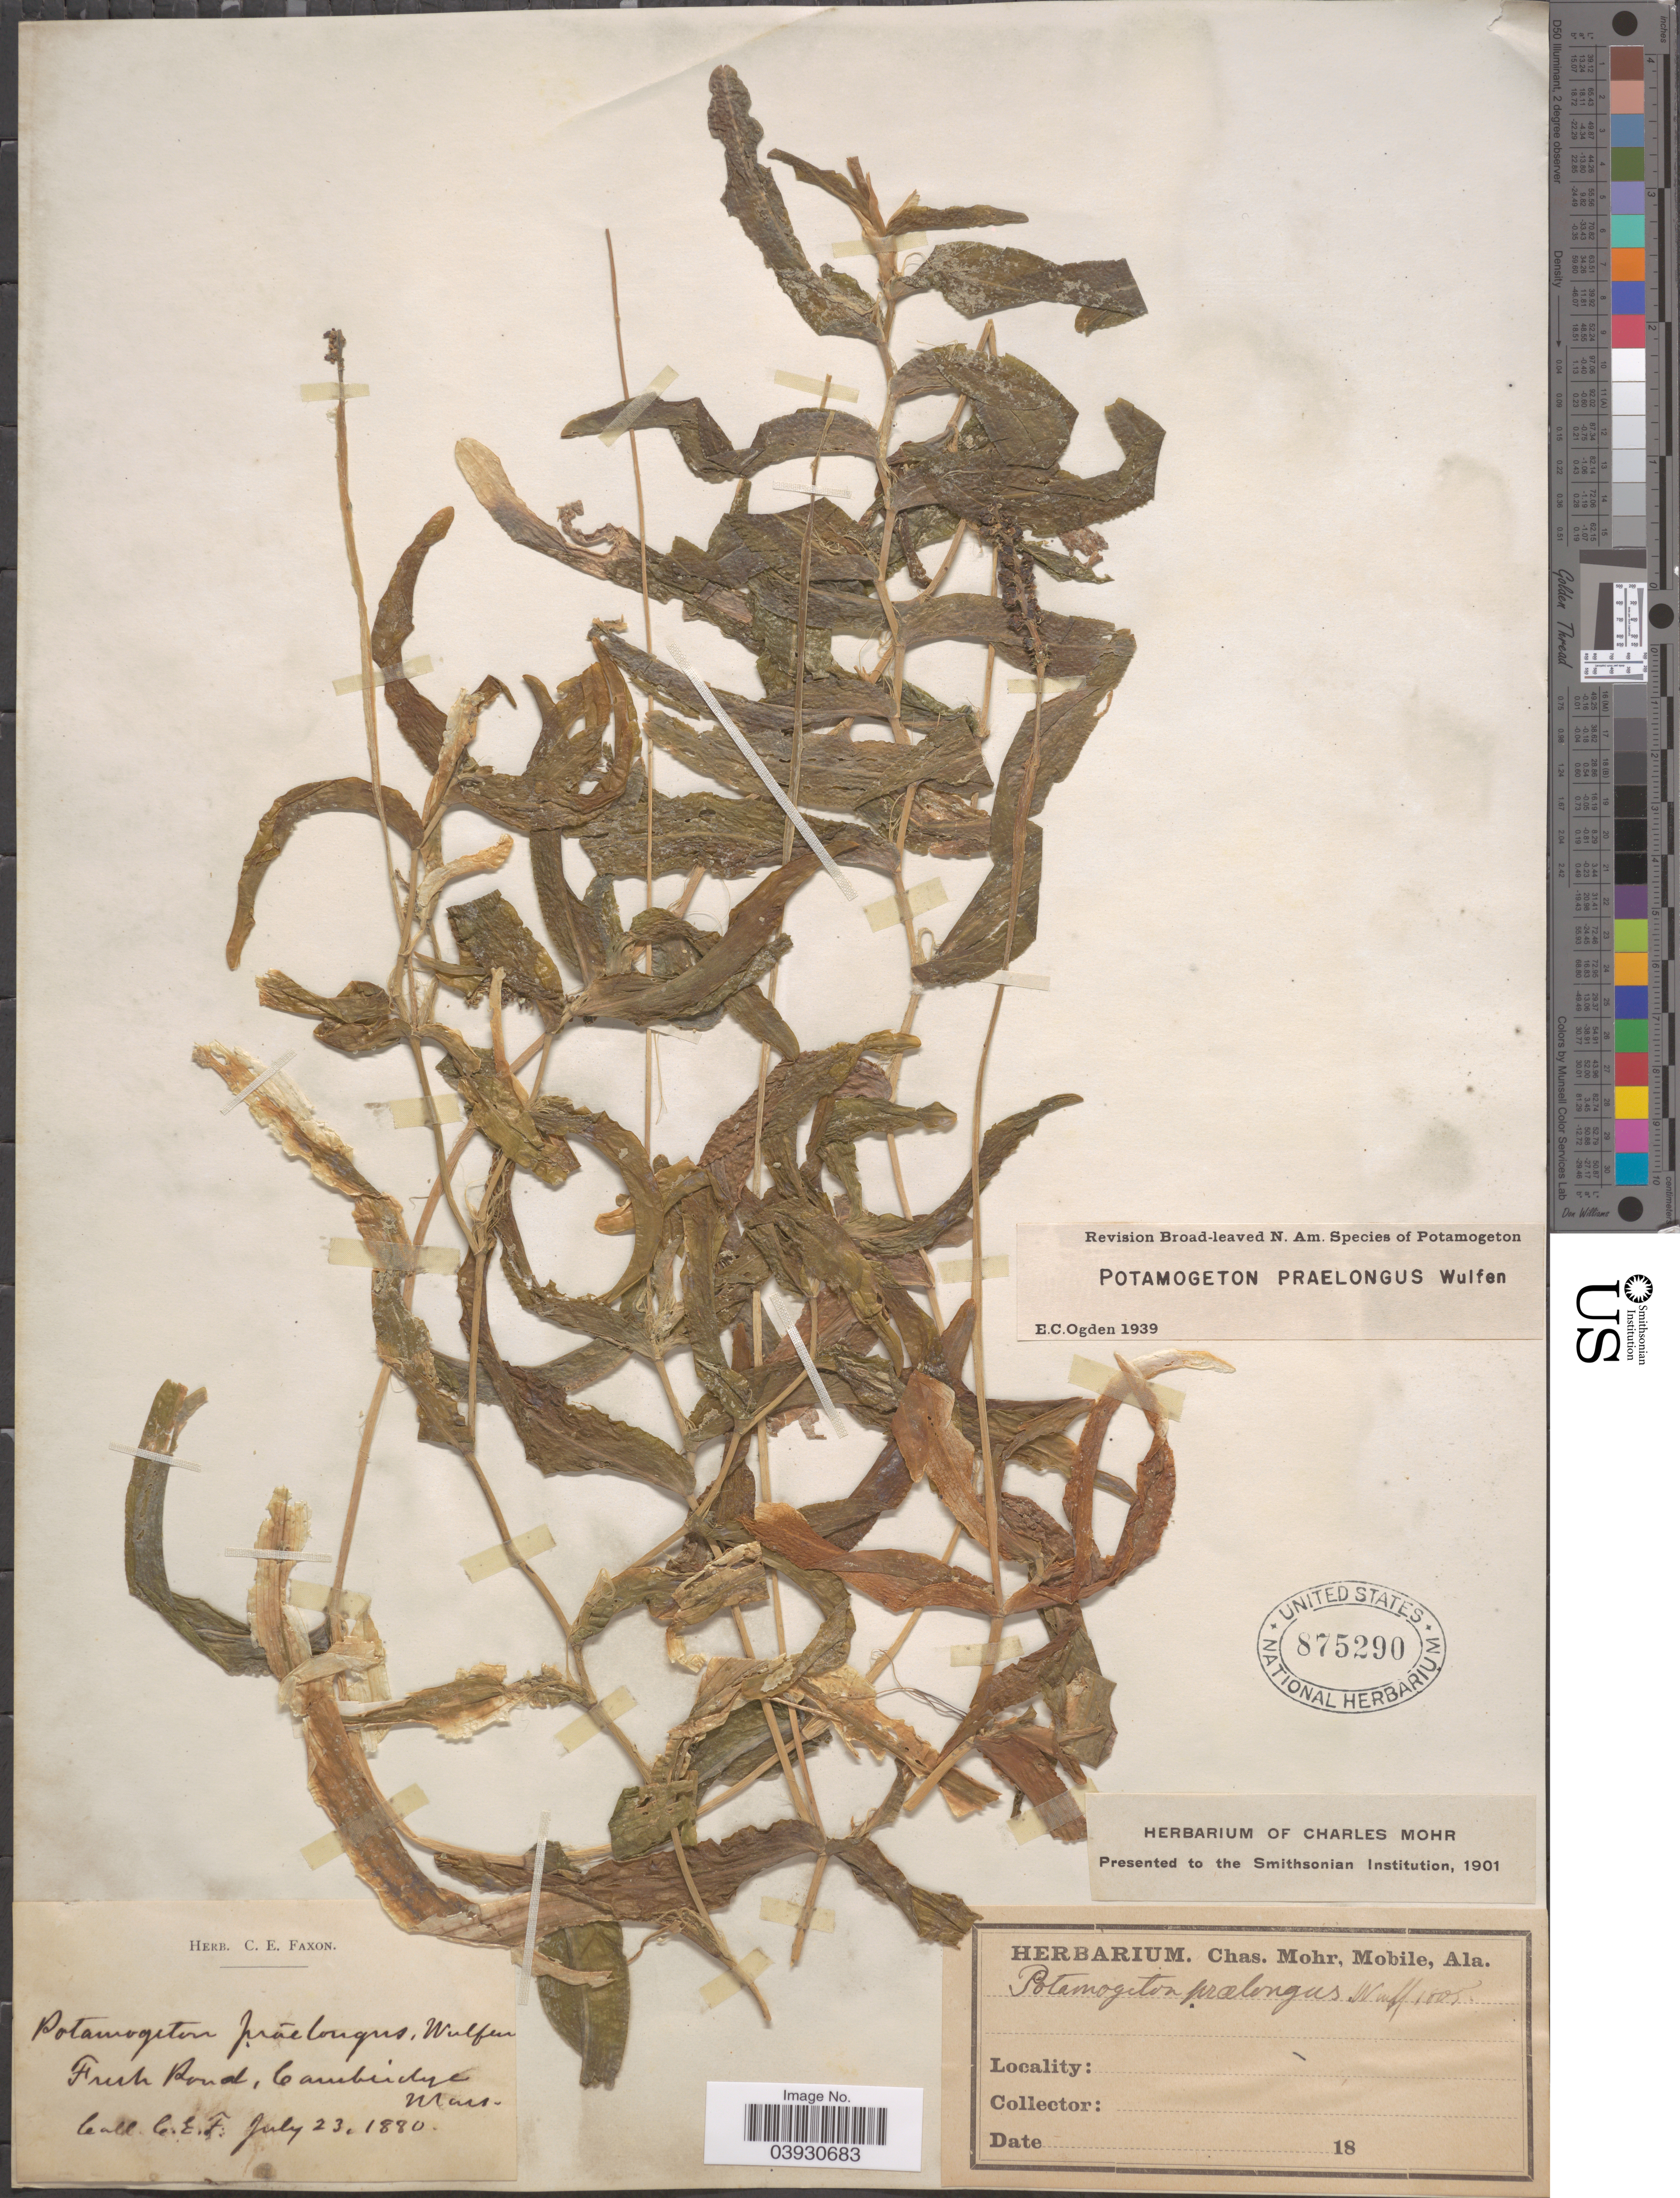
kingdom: Plantae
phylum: Tracheophyta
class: Liliopsida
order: Alismatales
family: Potamogetonaceae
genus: Potamogeton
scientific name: Potamogeton praelongus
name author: Wulfen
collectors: C. Faxon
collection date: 1880-07-23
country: United States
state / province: Massachusetts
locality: Fresh Pond, Cambridge.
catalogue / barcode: US 875290